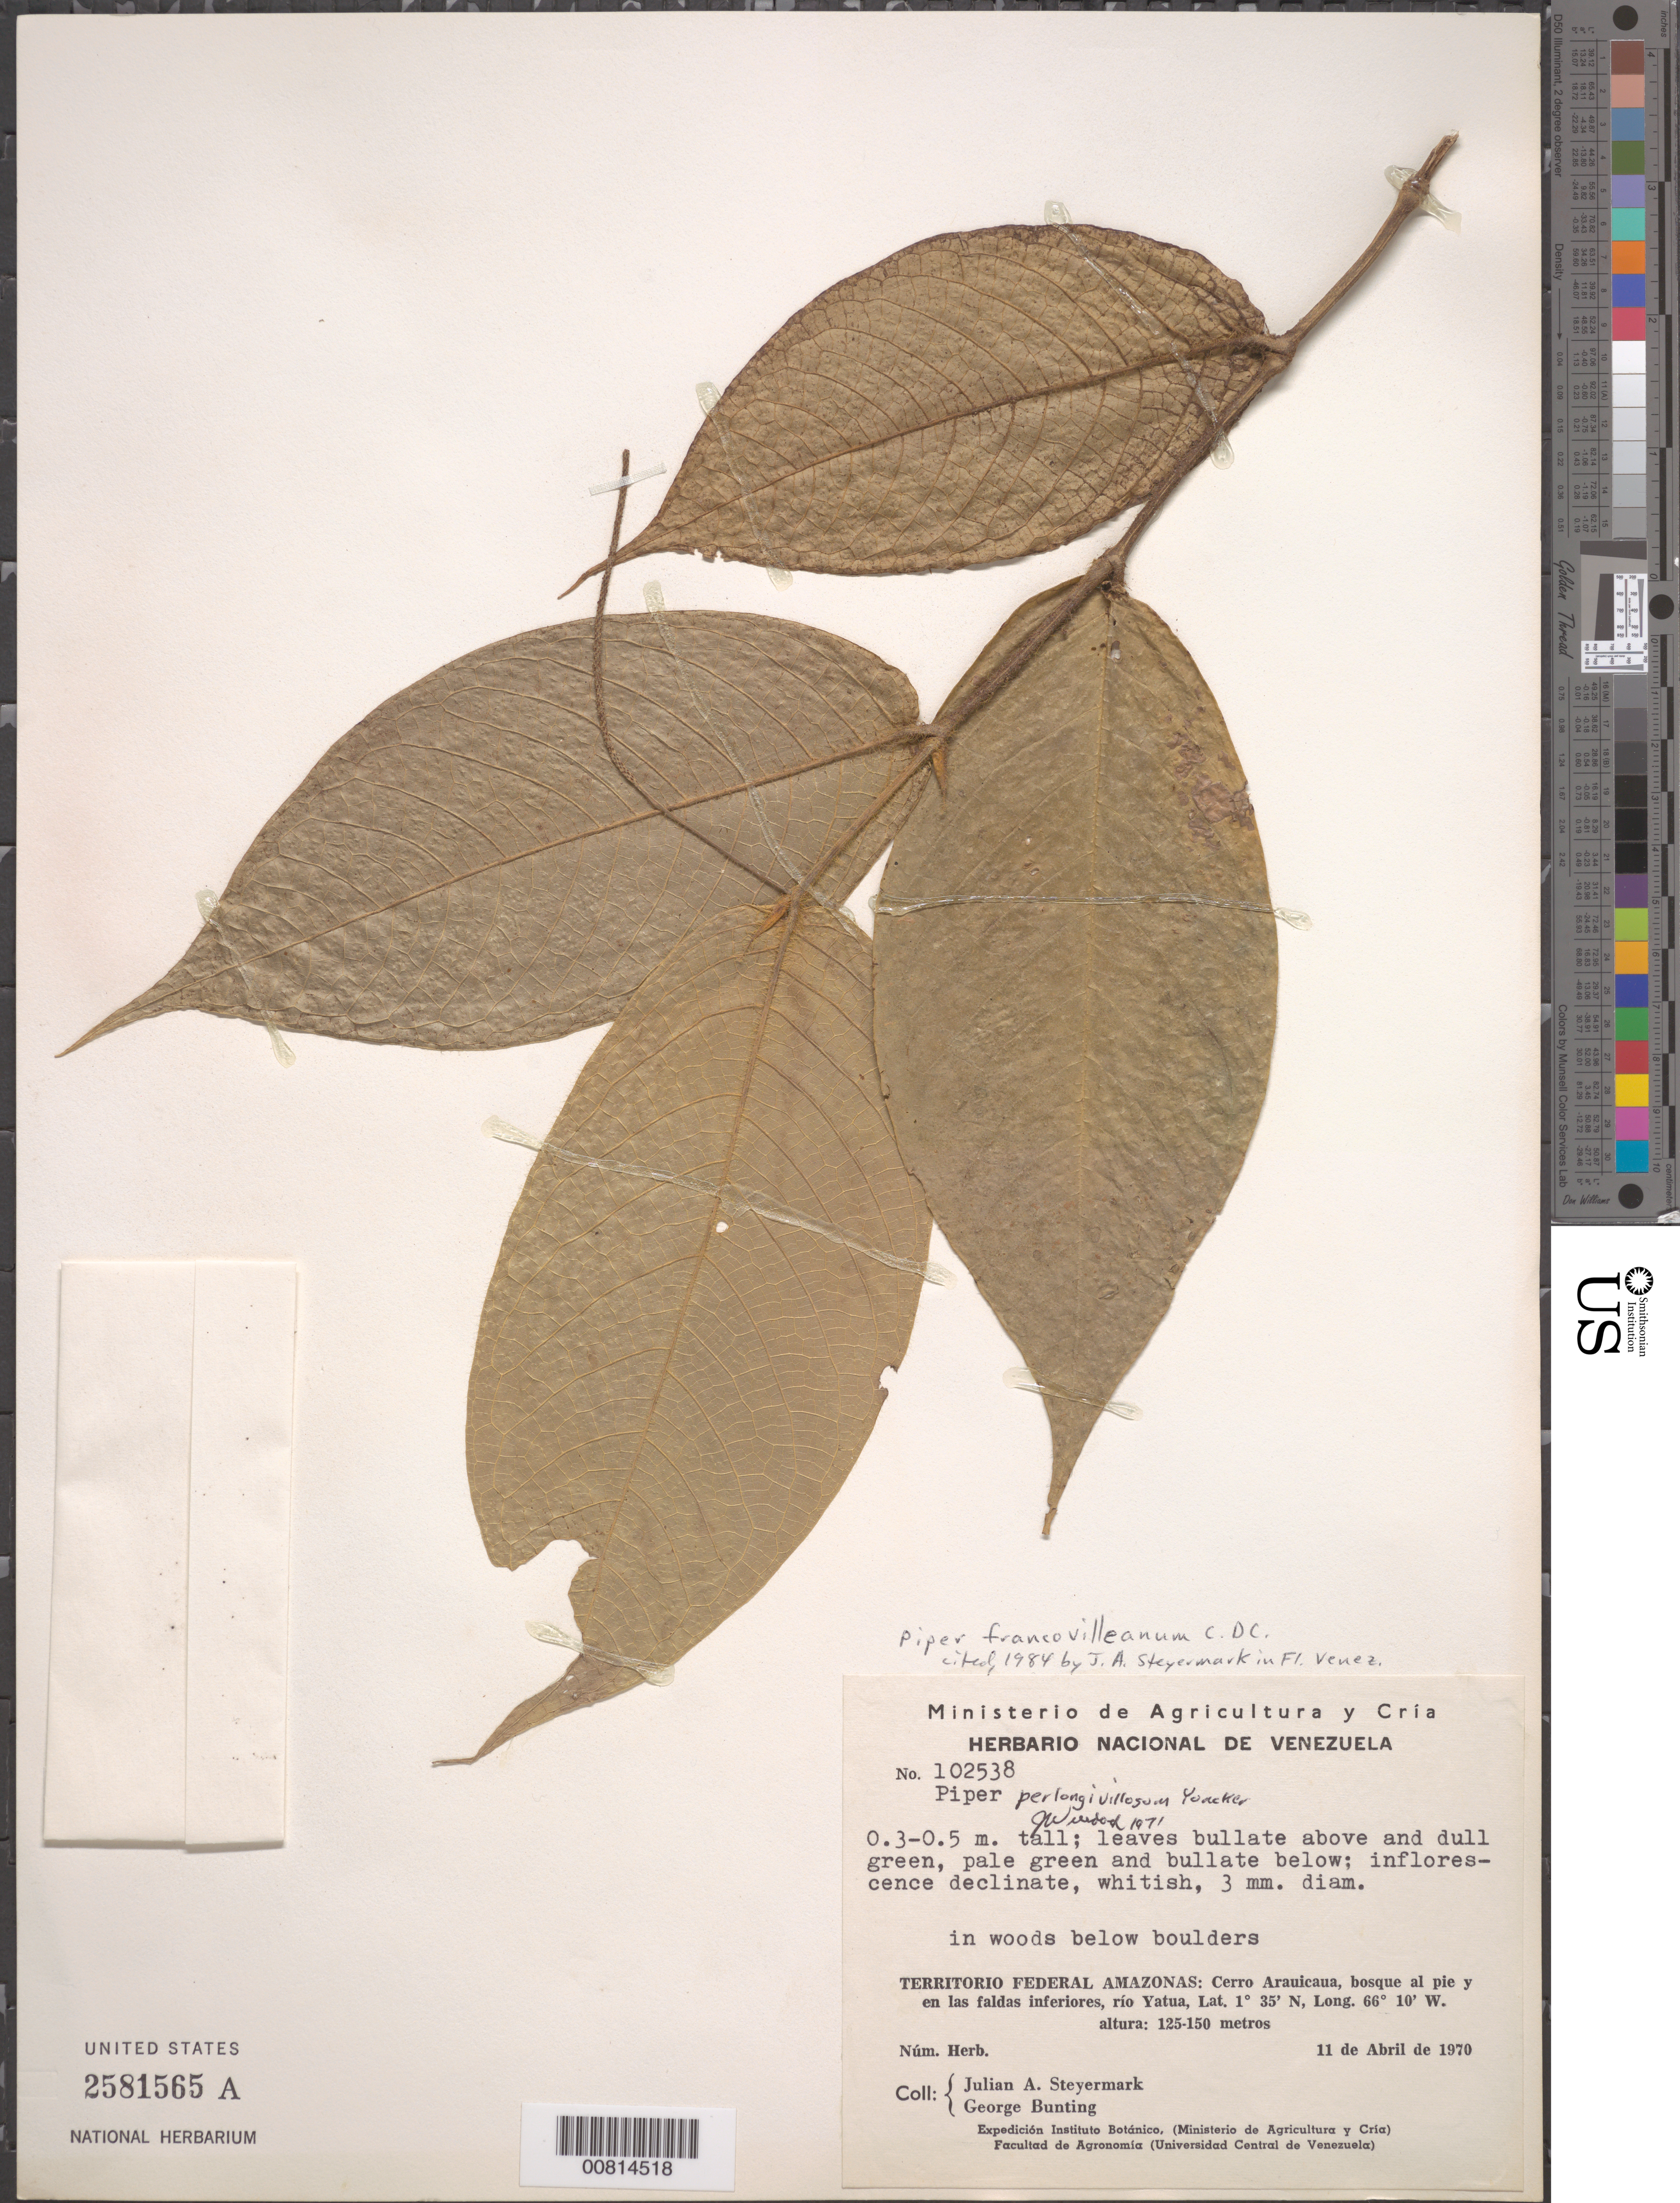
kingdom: Plantae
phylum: Tracheophyta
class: Magnoliopsida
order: Piperales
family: Piperaceae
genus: Piper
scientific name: Piper francovilleanum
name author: C. DC.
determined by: Steyermark, Julian A., (VEN)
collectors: J. Steyermark & G. S. Bunting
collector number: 102538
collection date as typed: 11-Apr-70 to 12-Apr-70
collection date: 1970-04-11/1970-04-12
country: Venezuela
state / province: Amazonas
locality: Río Yatua, bajando desde el Cerro Araicaua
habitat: Bosque al pié y en las faldas inferiores; in woods below boulders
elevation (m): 125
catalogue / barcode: US 2581565A